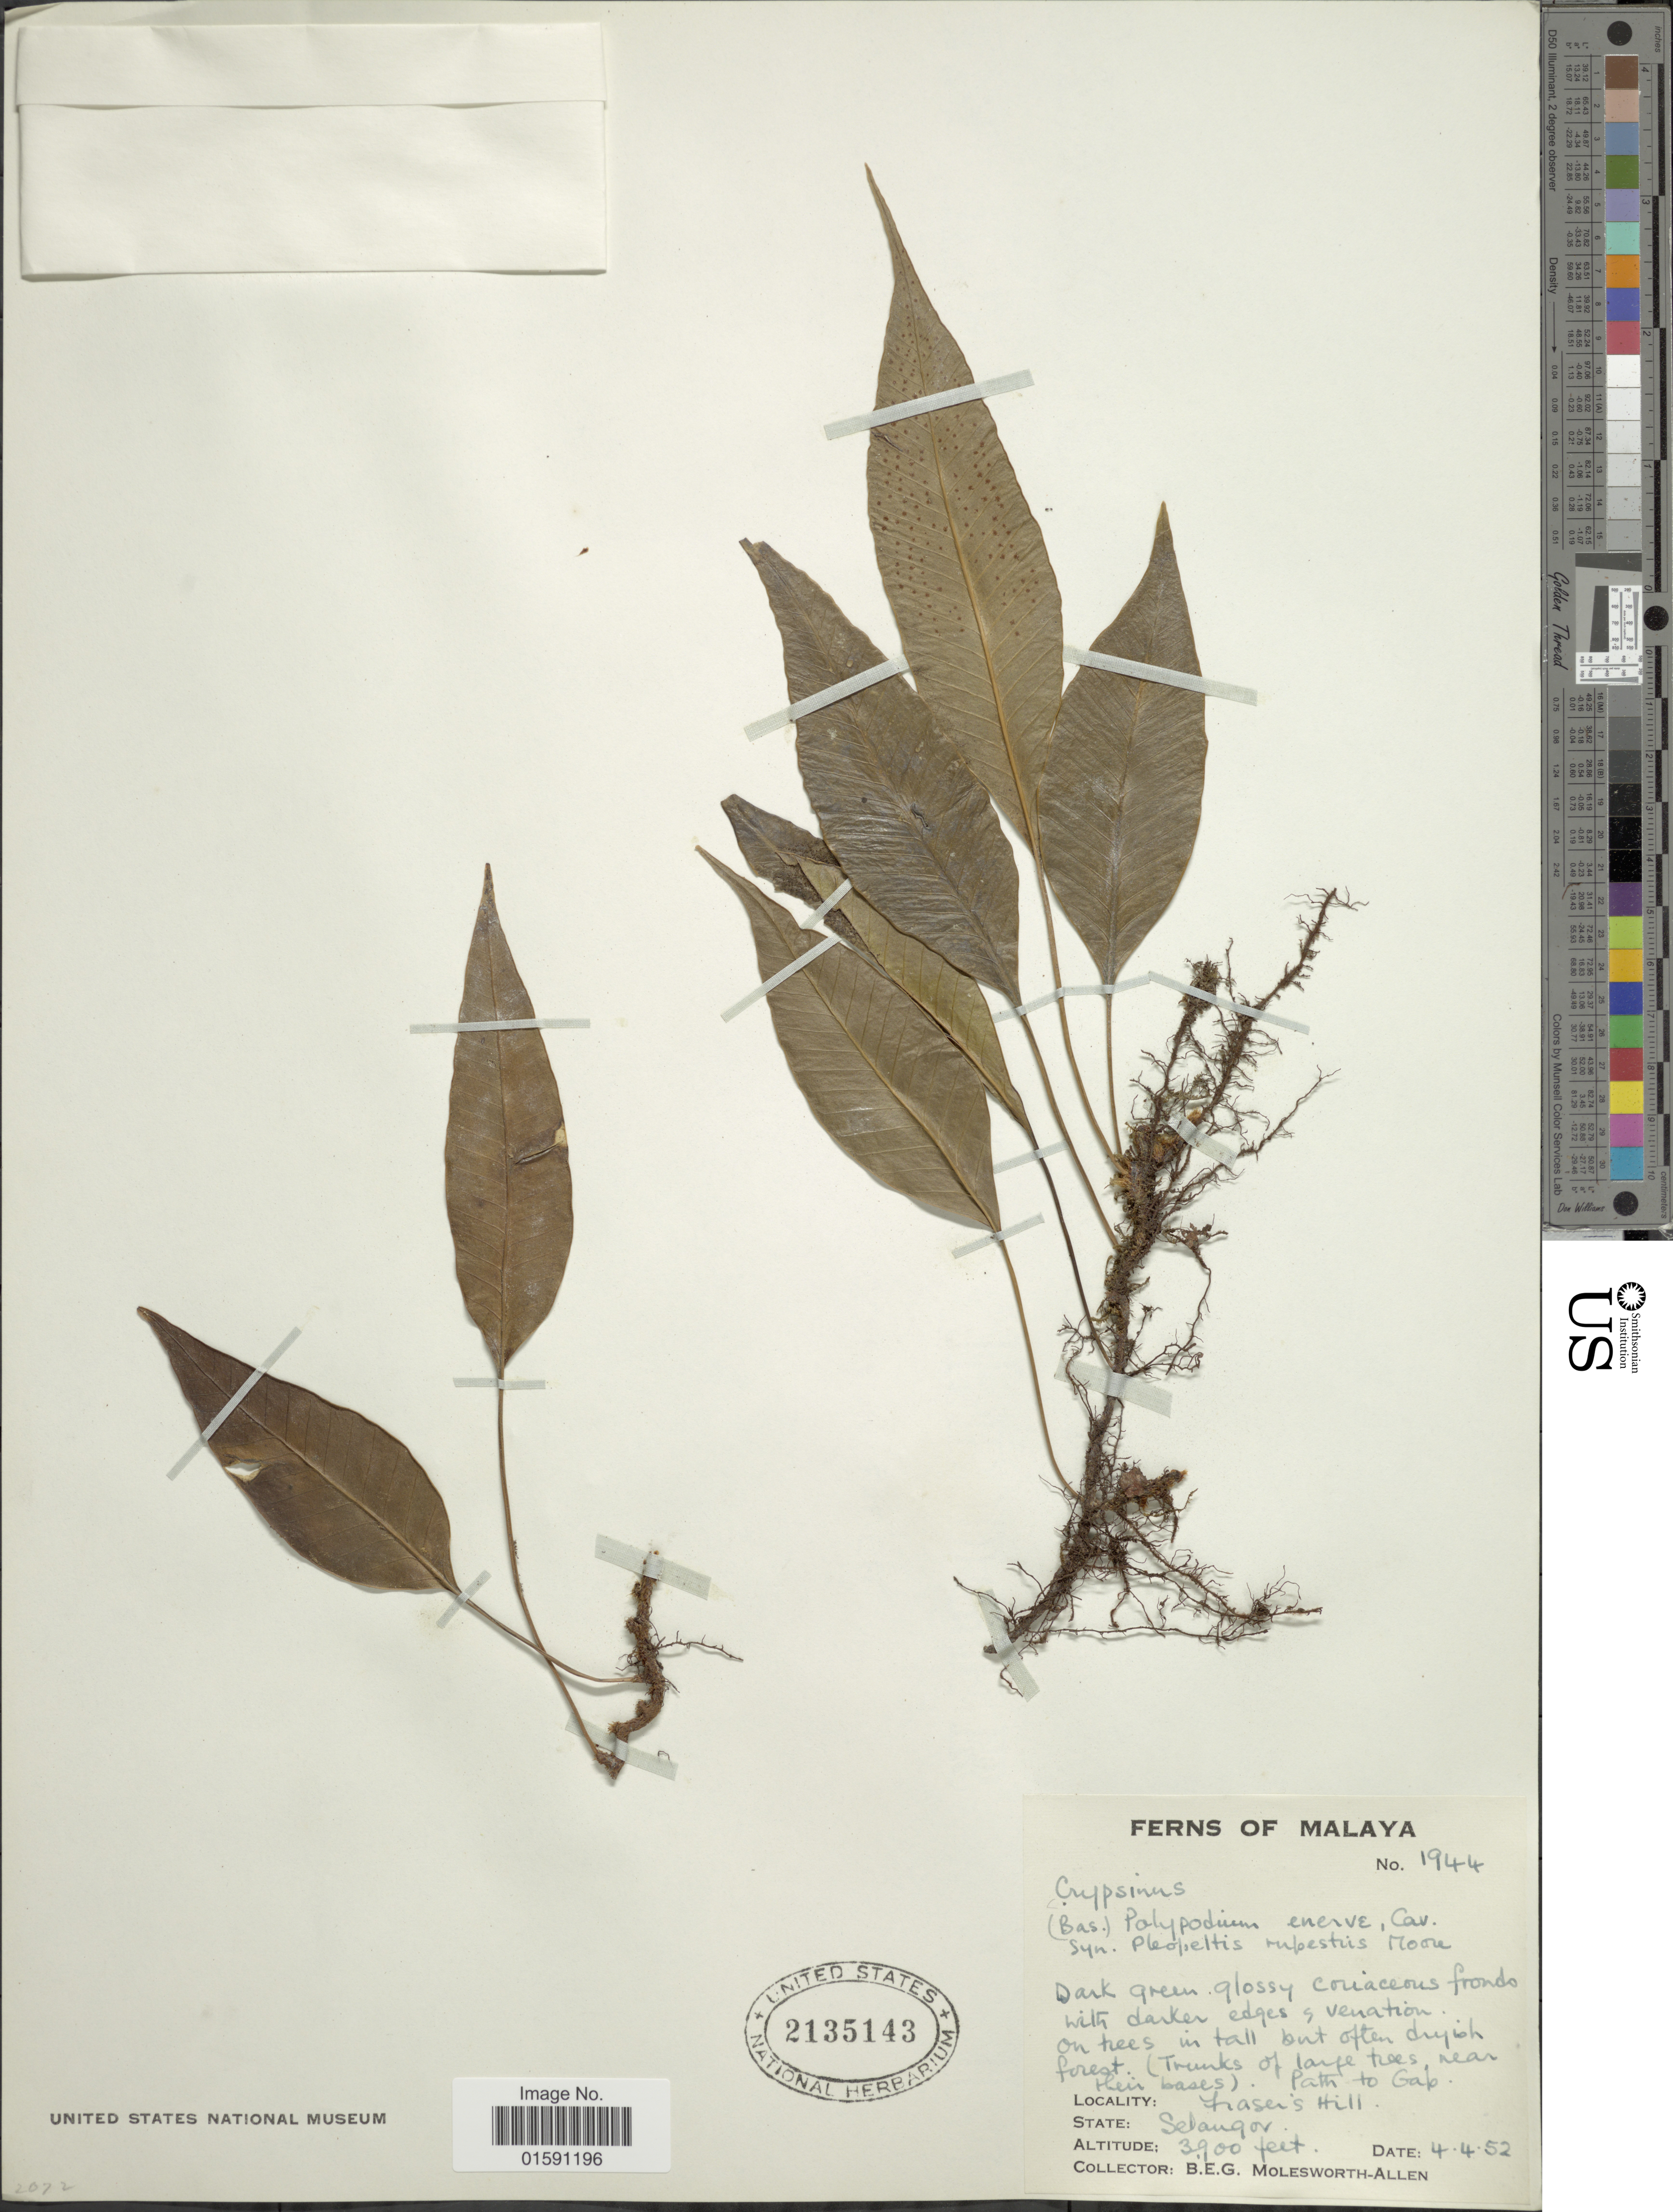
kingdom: Plantae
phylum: Tracheophyta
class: Polypodiopsida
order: Polypodiales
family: Polypodiaceae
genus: Selliguea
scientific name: Selliguea enervis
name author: (Cav.) Ching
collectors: B. E. G. Molesworth-Allen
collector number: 1944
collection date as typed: Transcribed d/m/y: 4/4/52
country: Malaysia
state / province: Selangor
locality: Fraser's Hill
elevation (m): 1189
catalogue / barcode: US 2135143